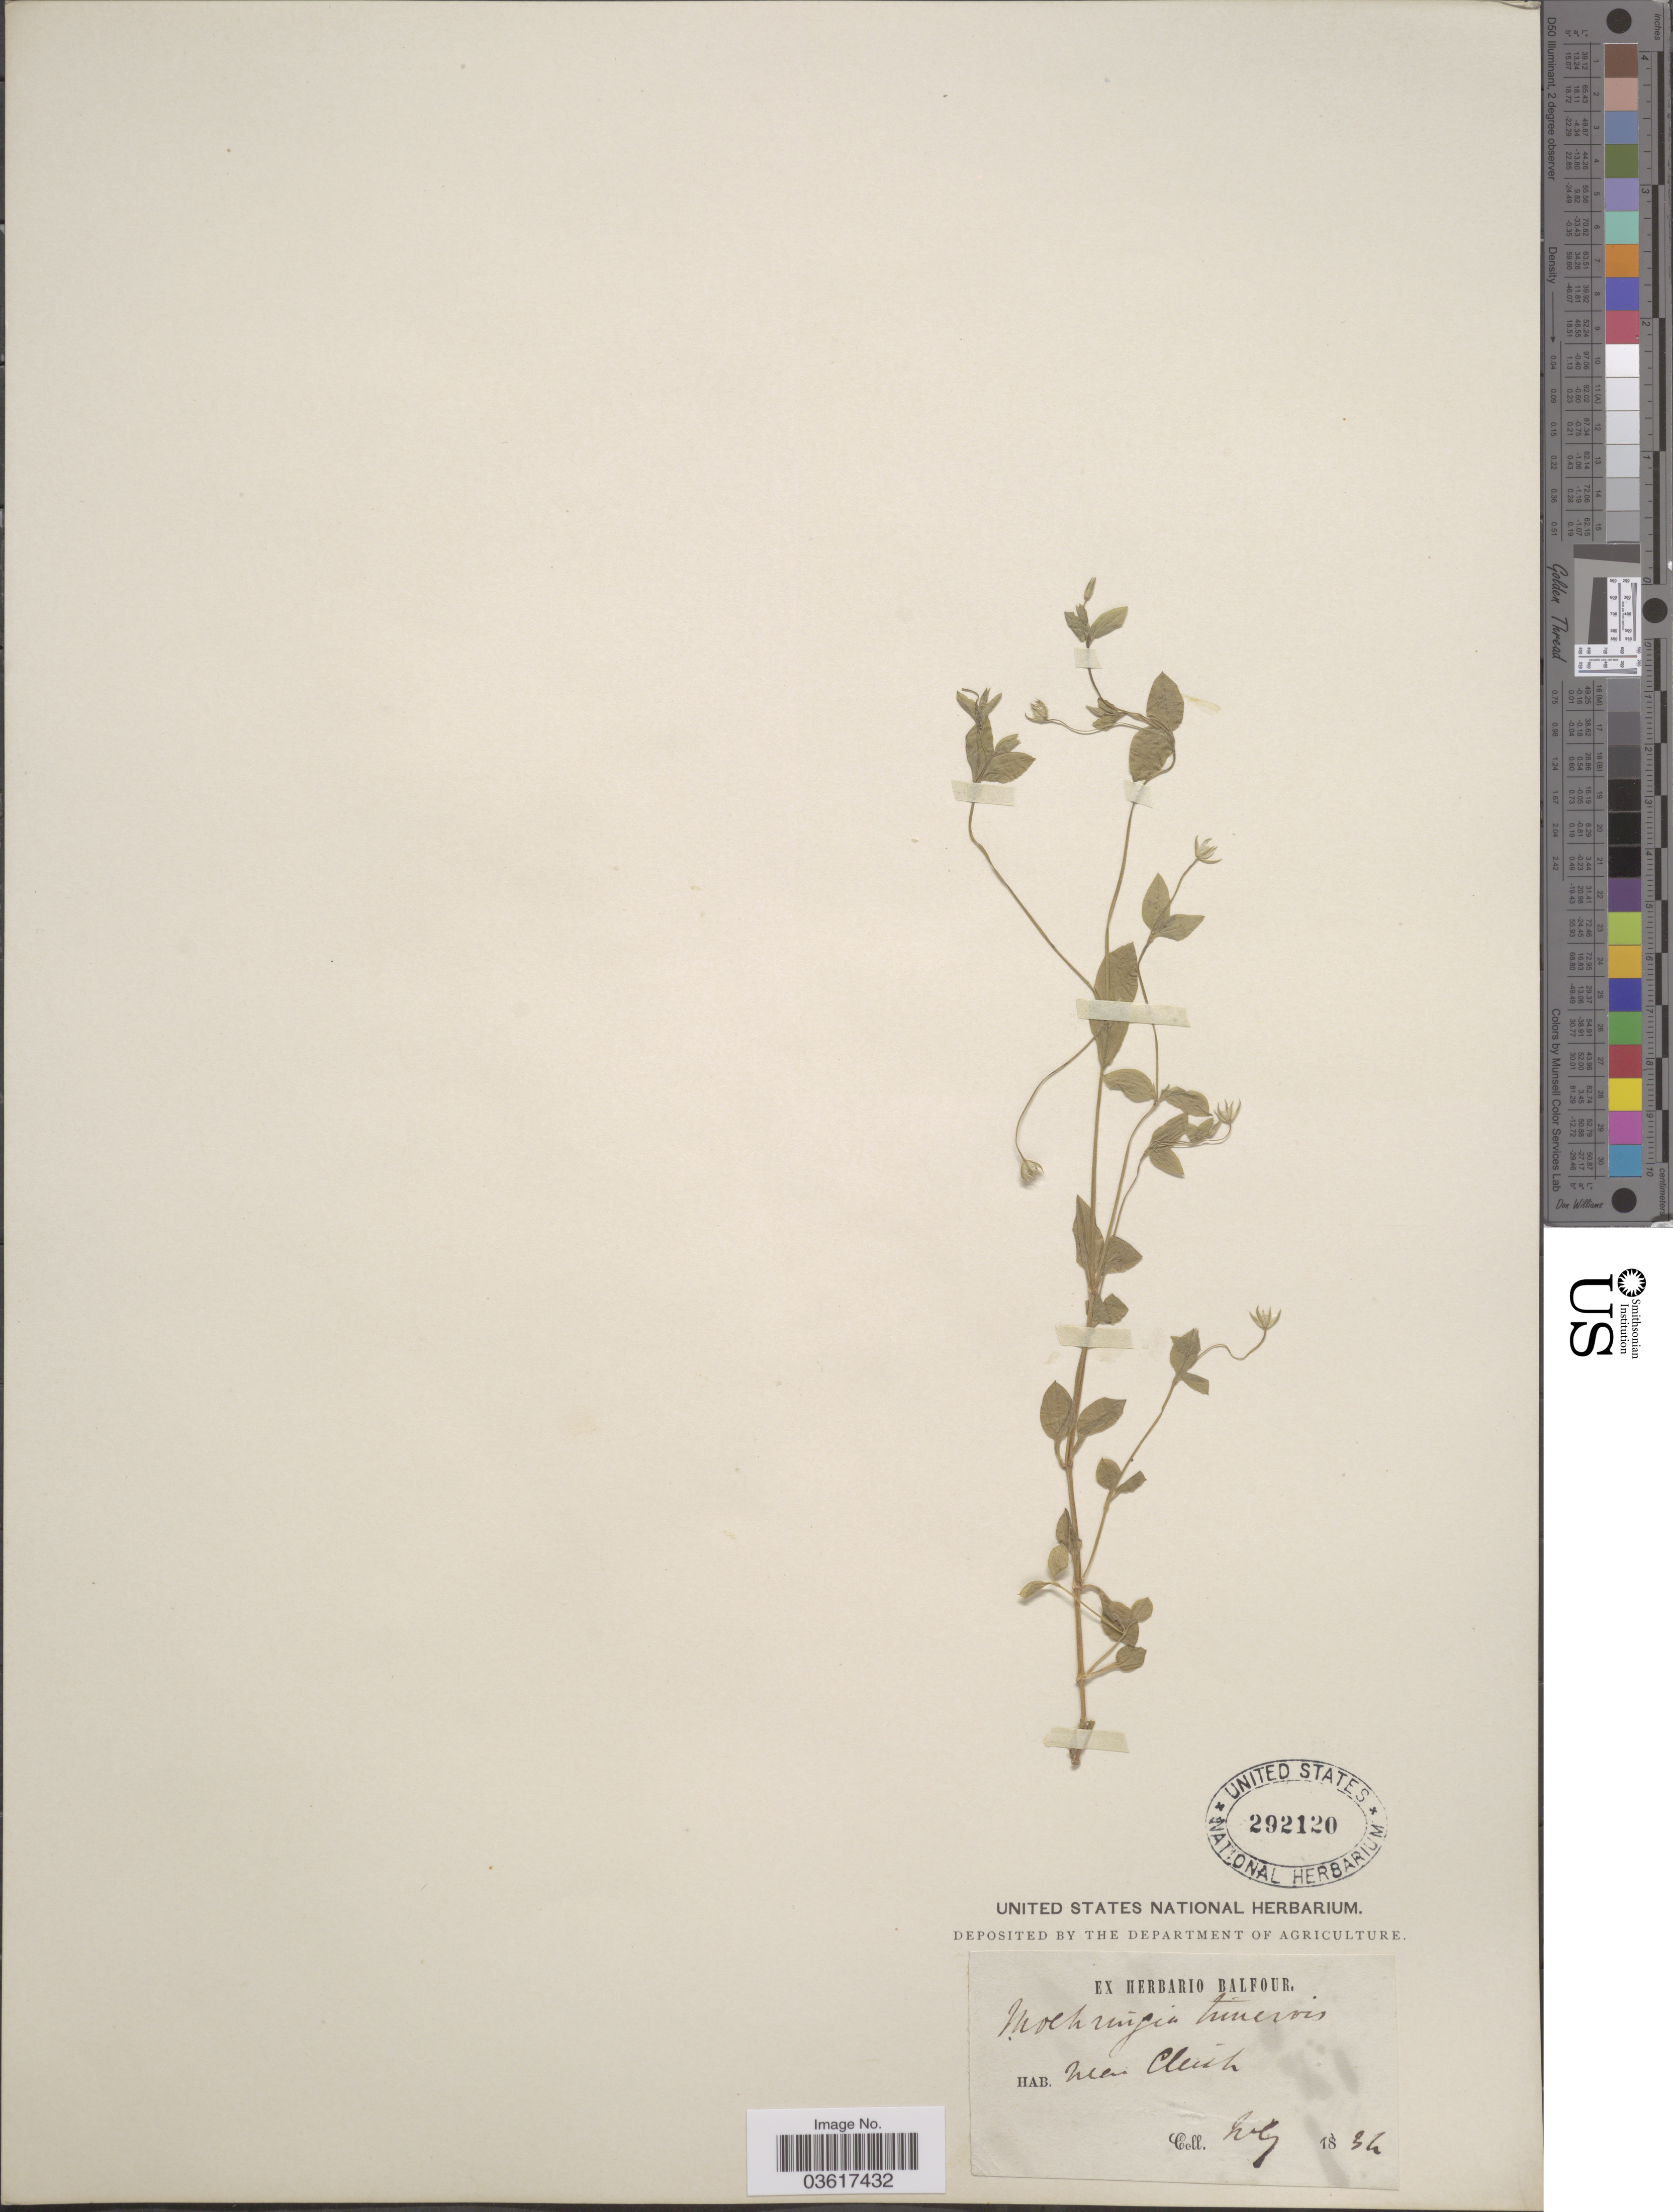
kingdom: Plantae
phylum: Tracheophyta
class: Magnoliopsida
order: Caryophyllales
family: Caryophyllaceae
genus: Moehringia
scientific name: Moehringia trinervia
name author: (L.) Clairv.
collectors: Ex herb. Balfour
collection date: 1834-07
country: United Kingdom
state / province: Scotland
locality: Near Cleish.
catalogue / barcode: US 292120